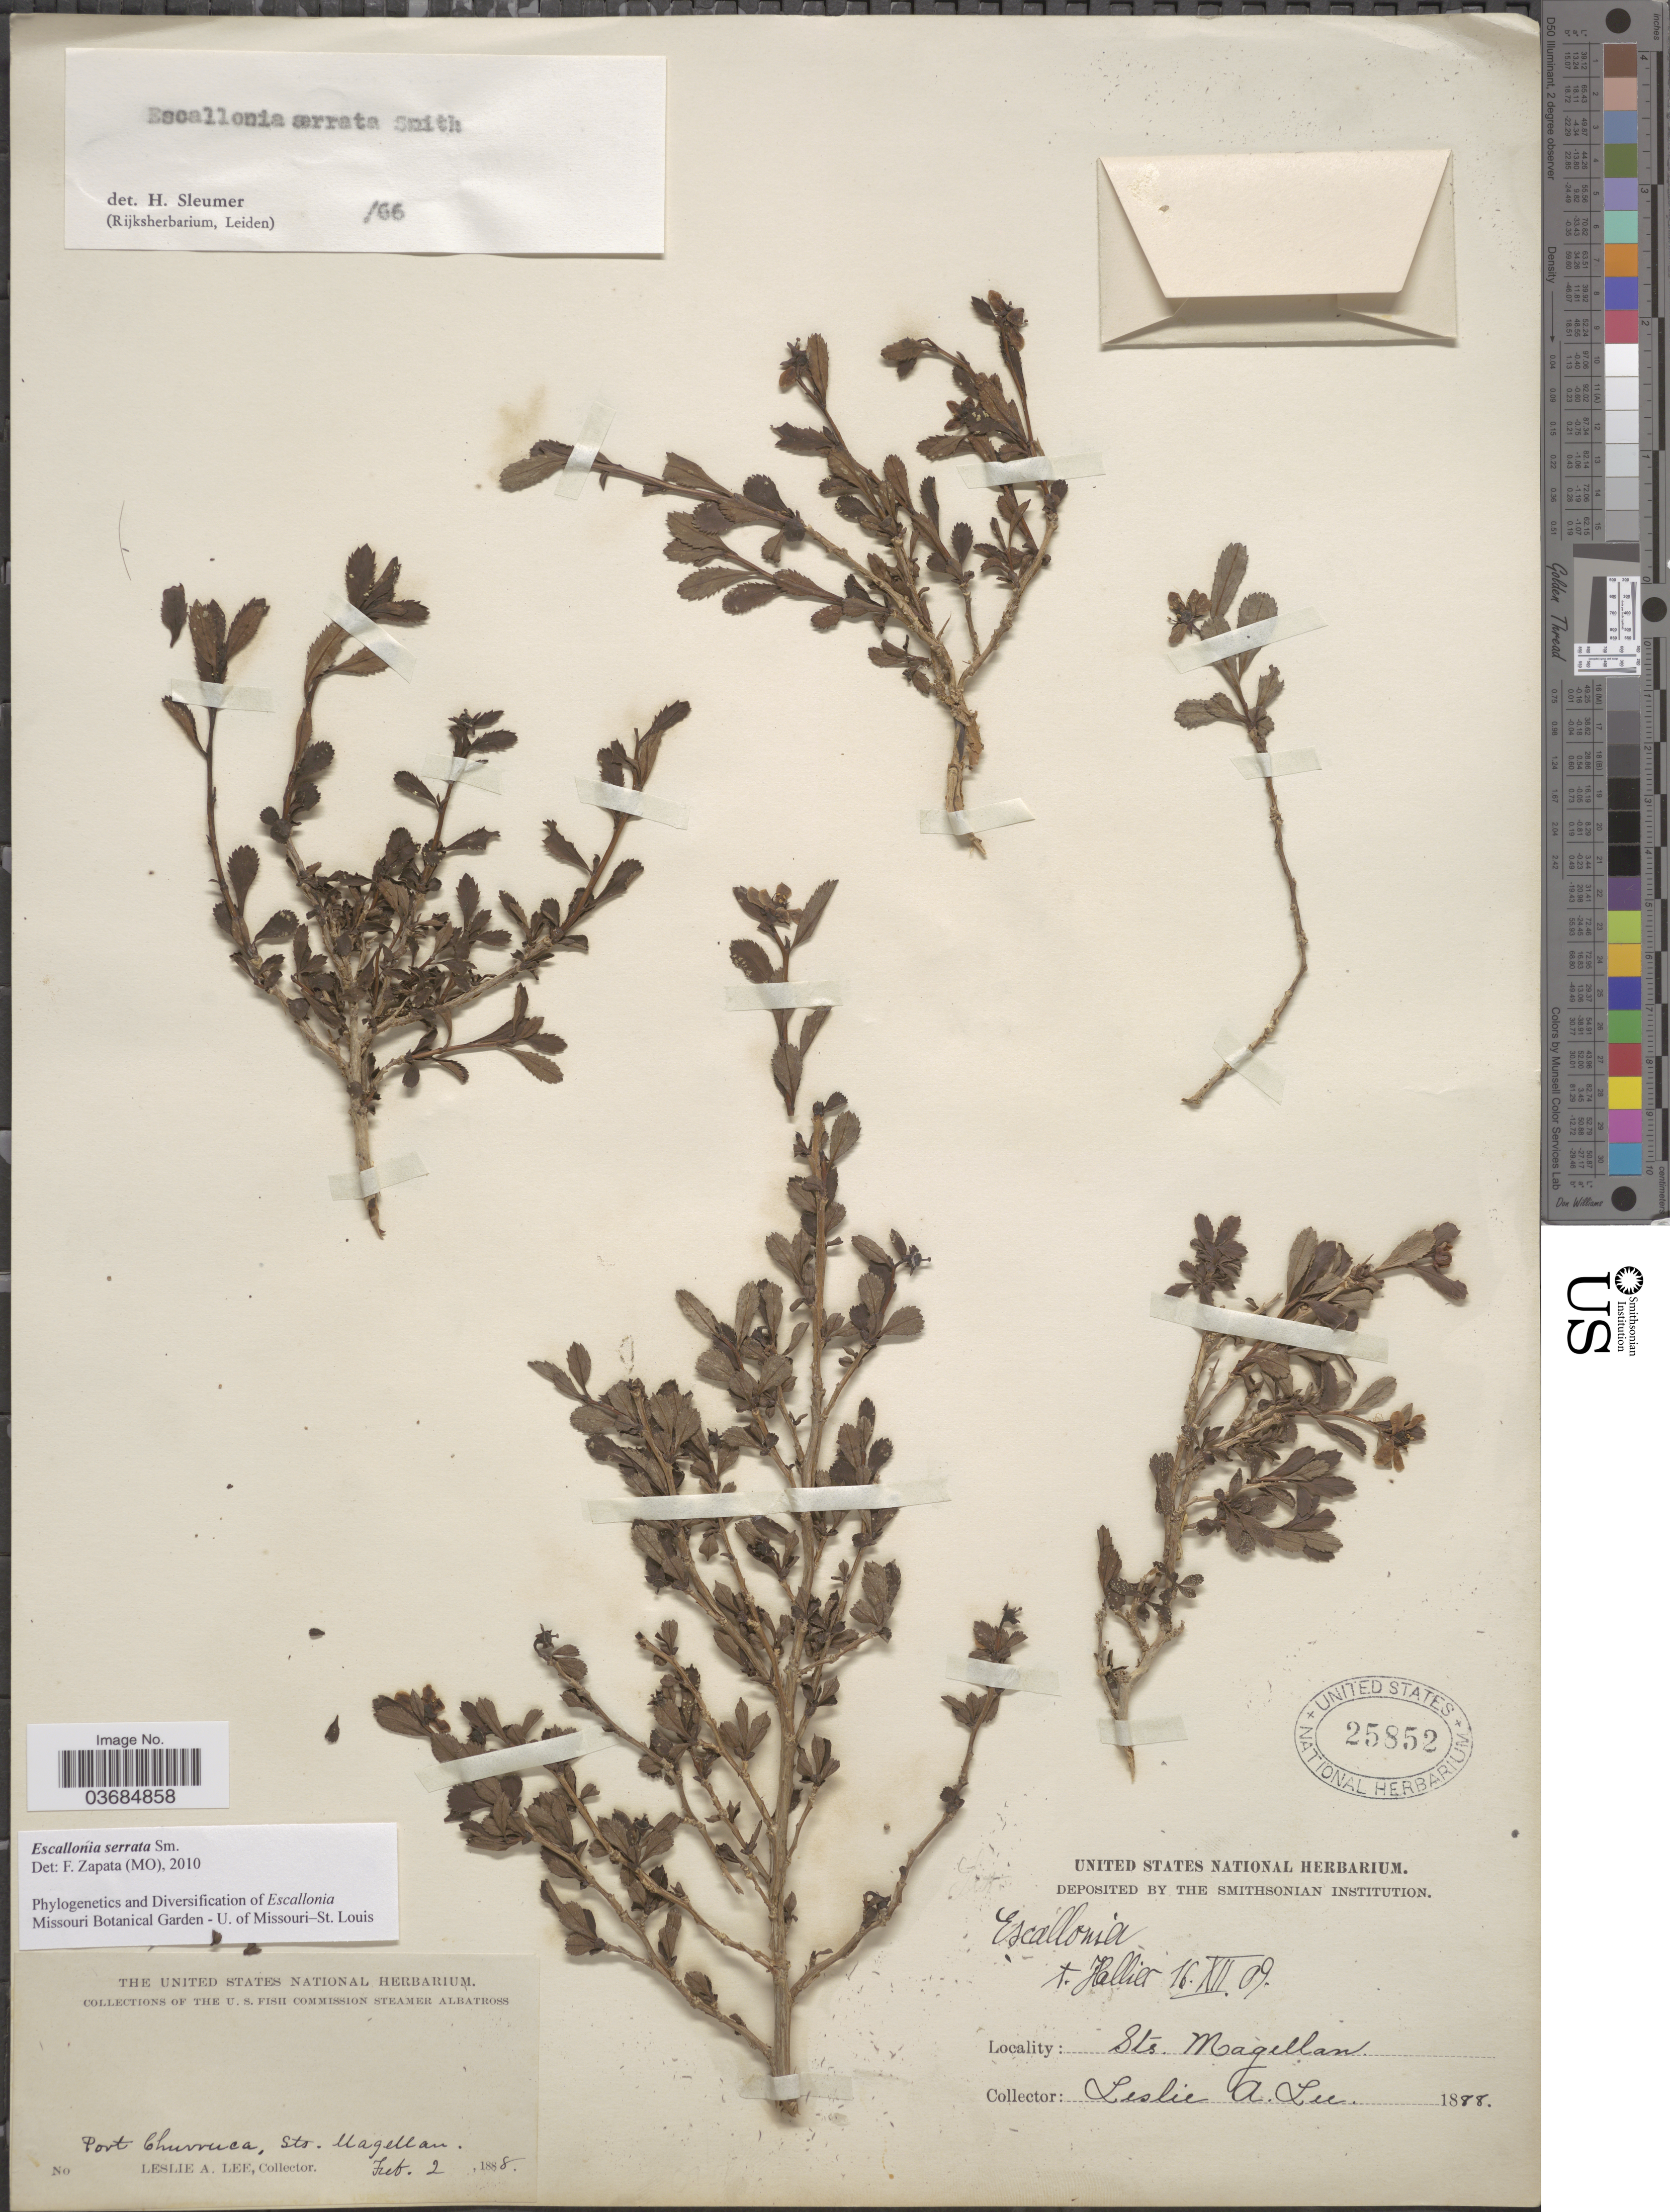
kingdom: Plantae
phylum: Tracheophyta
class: Magnoliopsida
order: Escalloniales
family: Escalloniaceae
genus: Escallonia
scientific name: Escallonia serrata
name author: Sm.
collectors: L. Lee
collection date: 1888-02-02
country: Chile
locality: Port Churruca, Sts. Magellan.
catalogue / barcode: US 25852